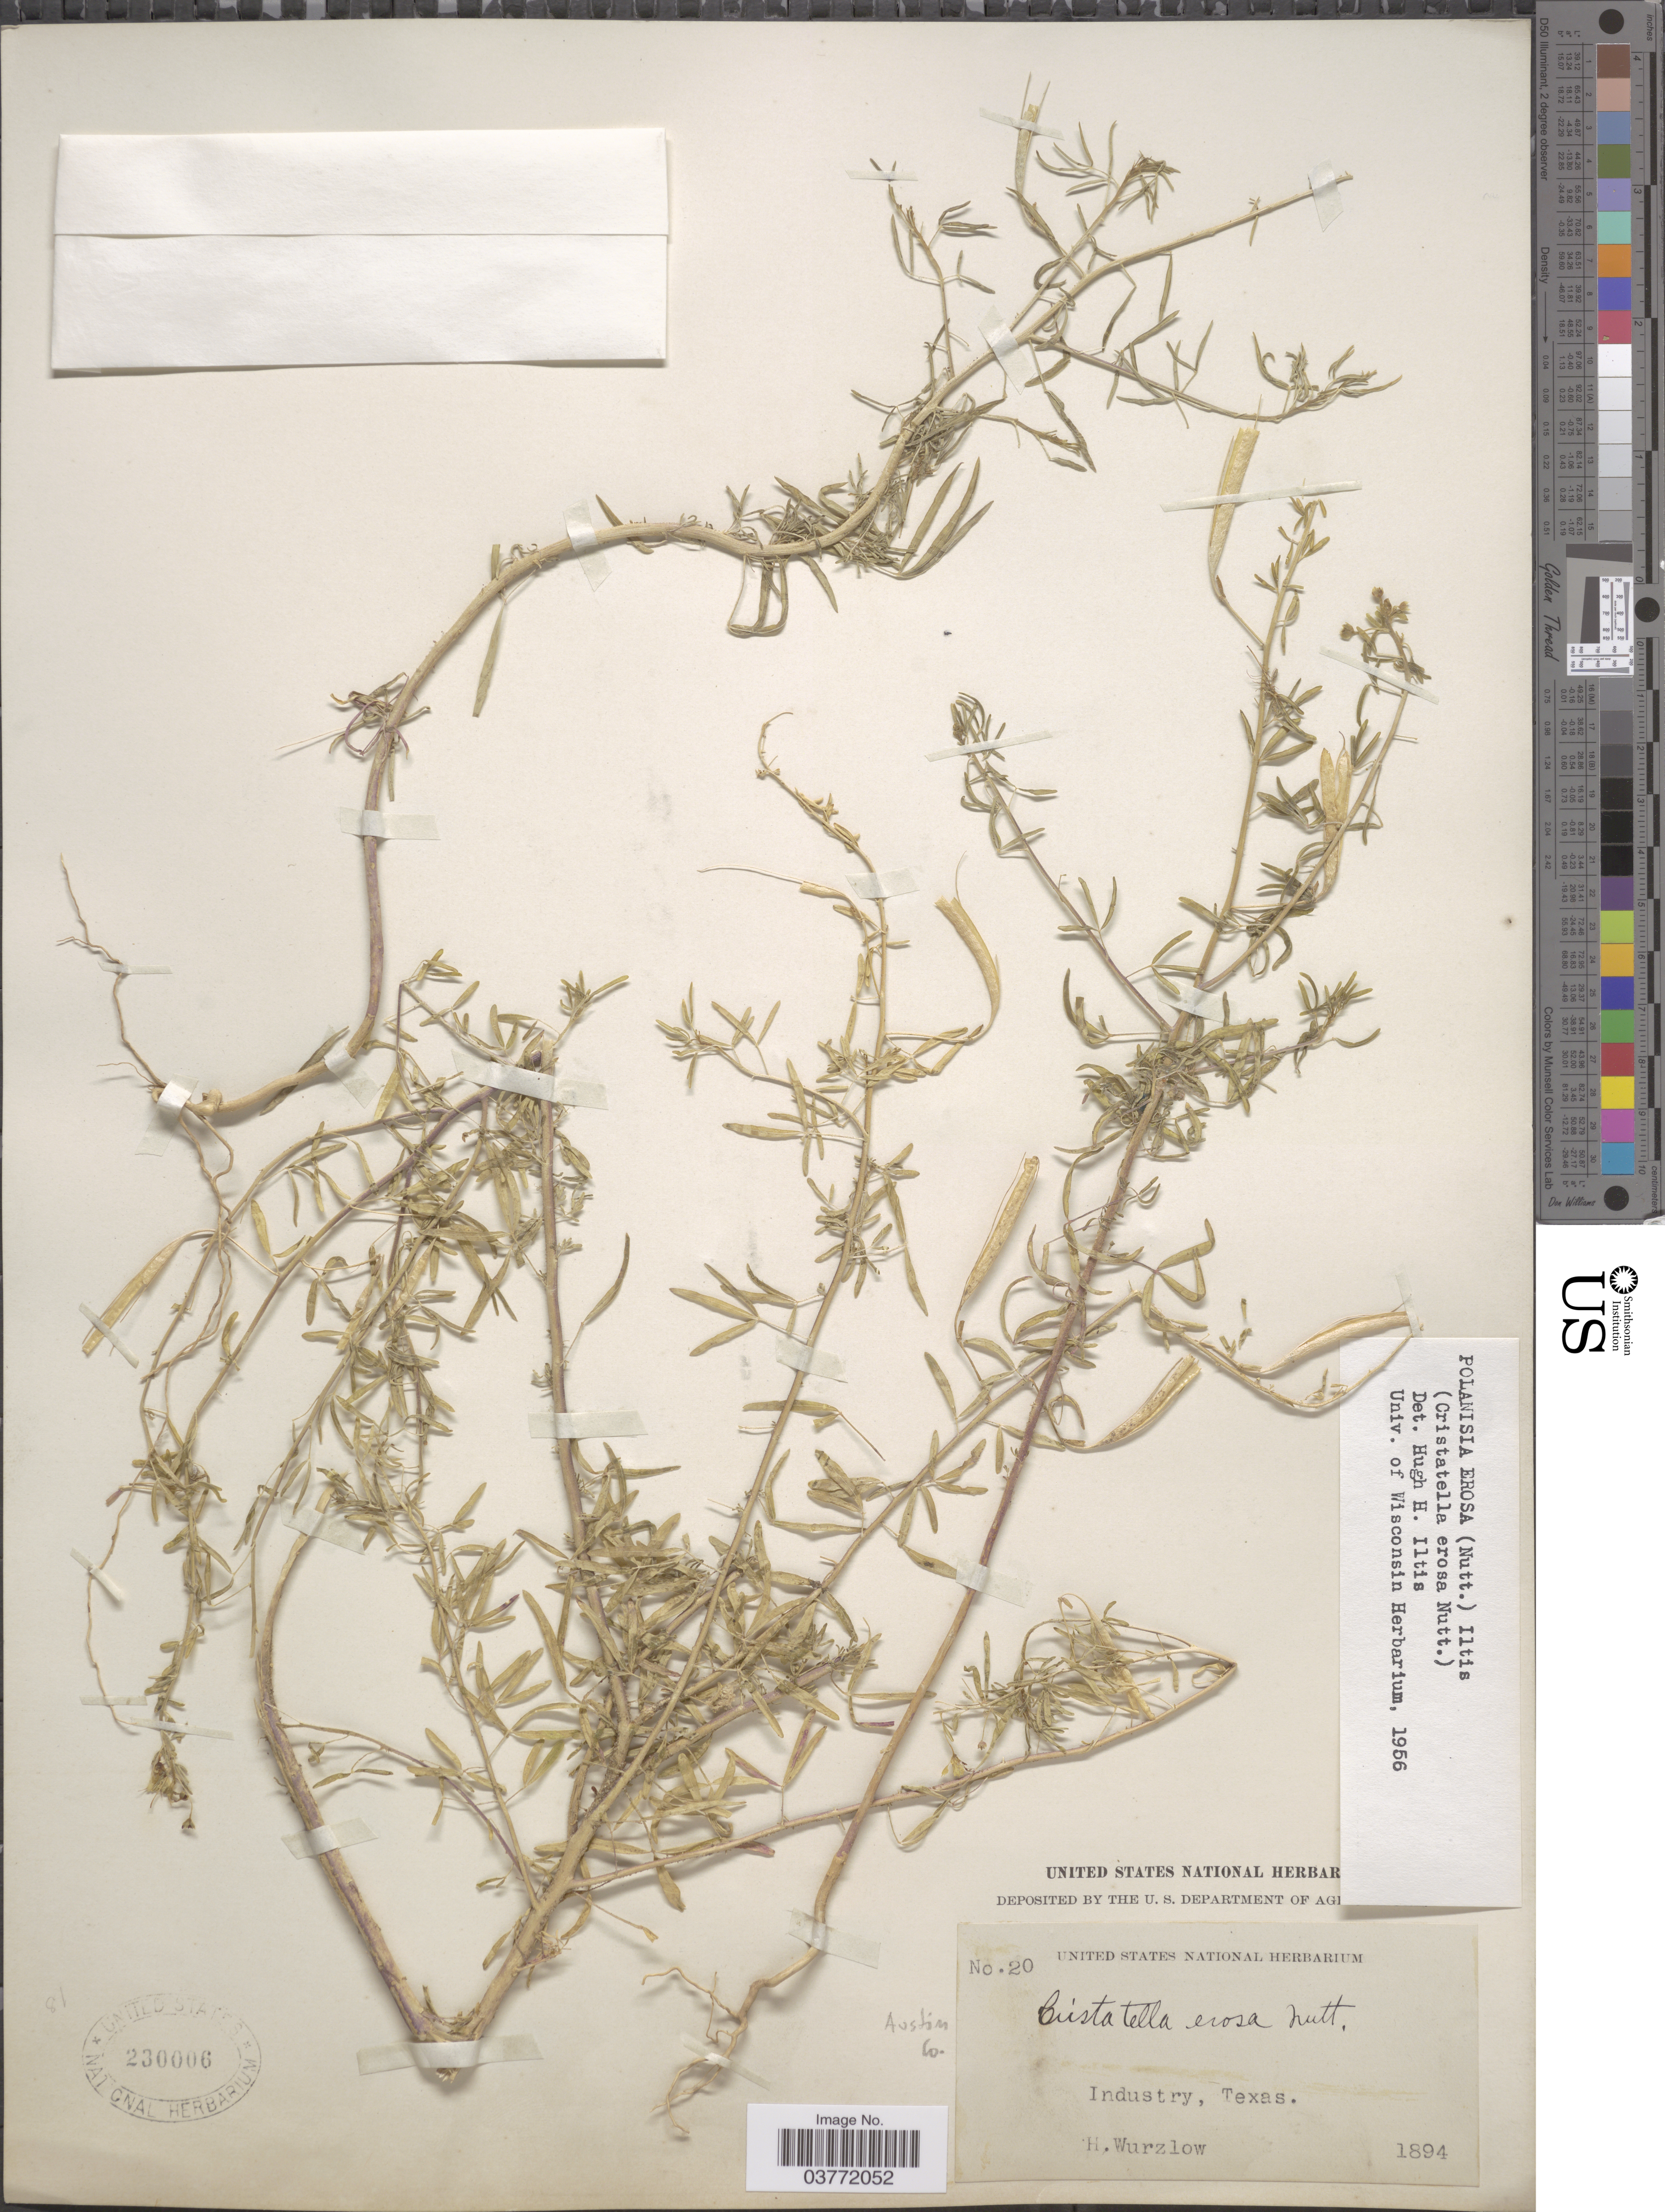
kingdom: Plantae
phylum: Tracheophyta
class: Magnoliopsida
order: Brassicales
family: Cleomaceae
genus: Polanisia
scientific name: Polanisia erosa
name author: (Nutt.) Iltis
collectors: H. Wurzlow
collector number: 20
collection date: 1894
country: United States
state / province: Texas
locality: Industry. Austin Co.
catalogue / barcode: US 230006